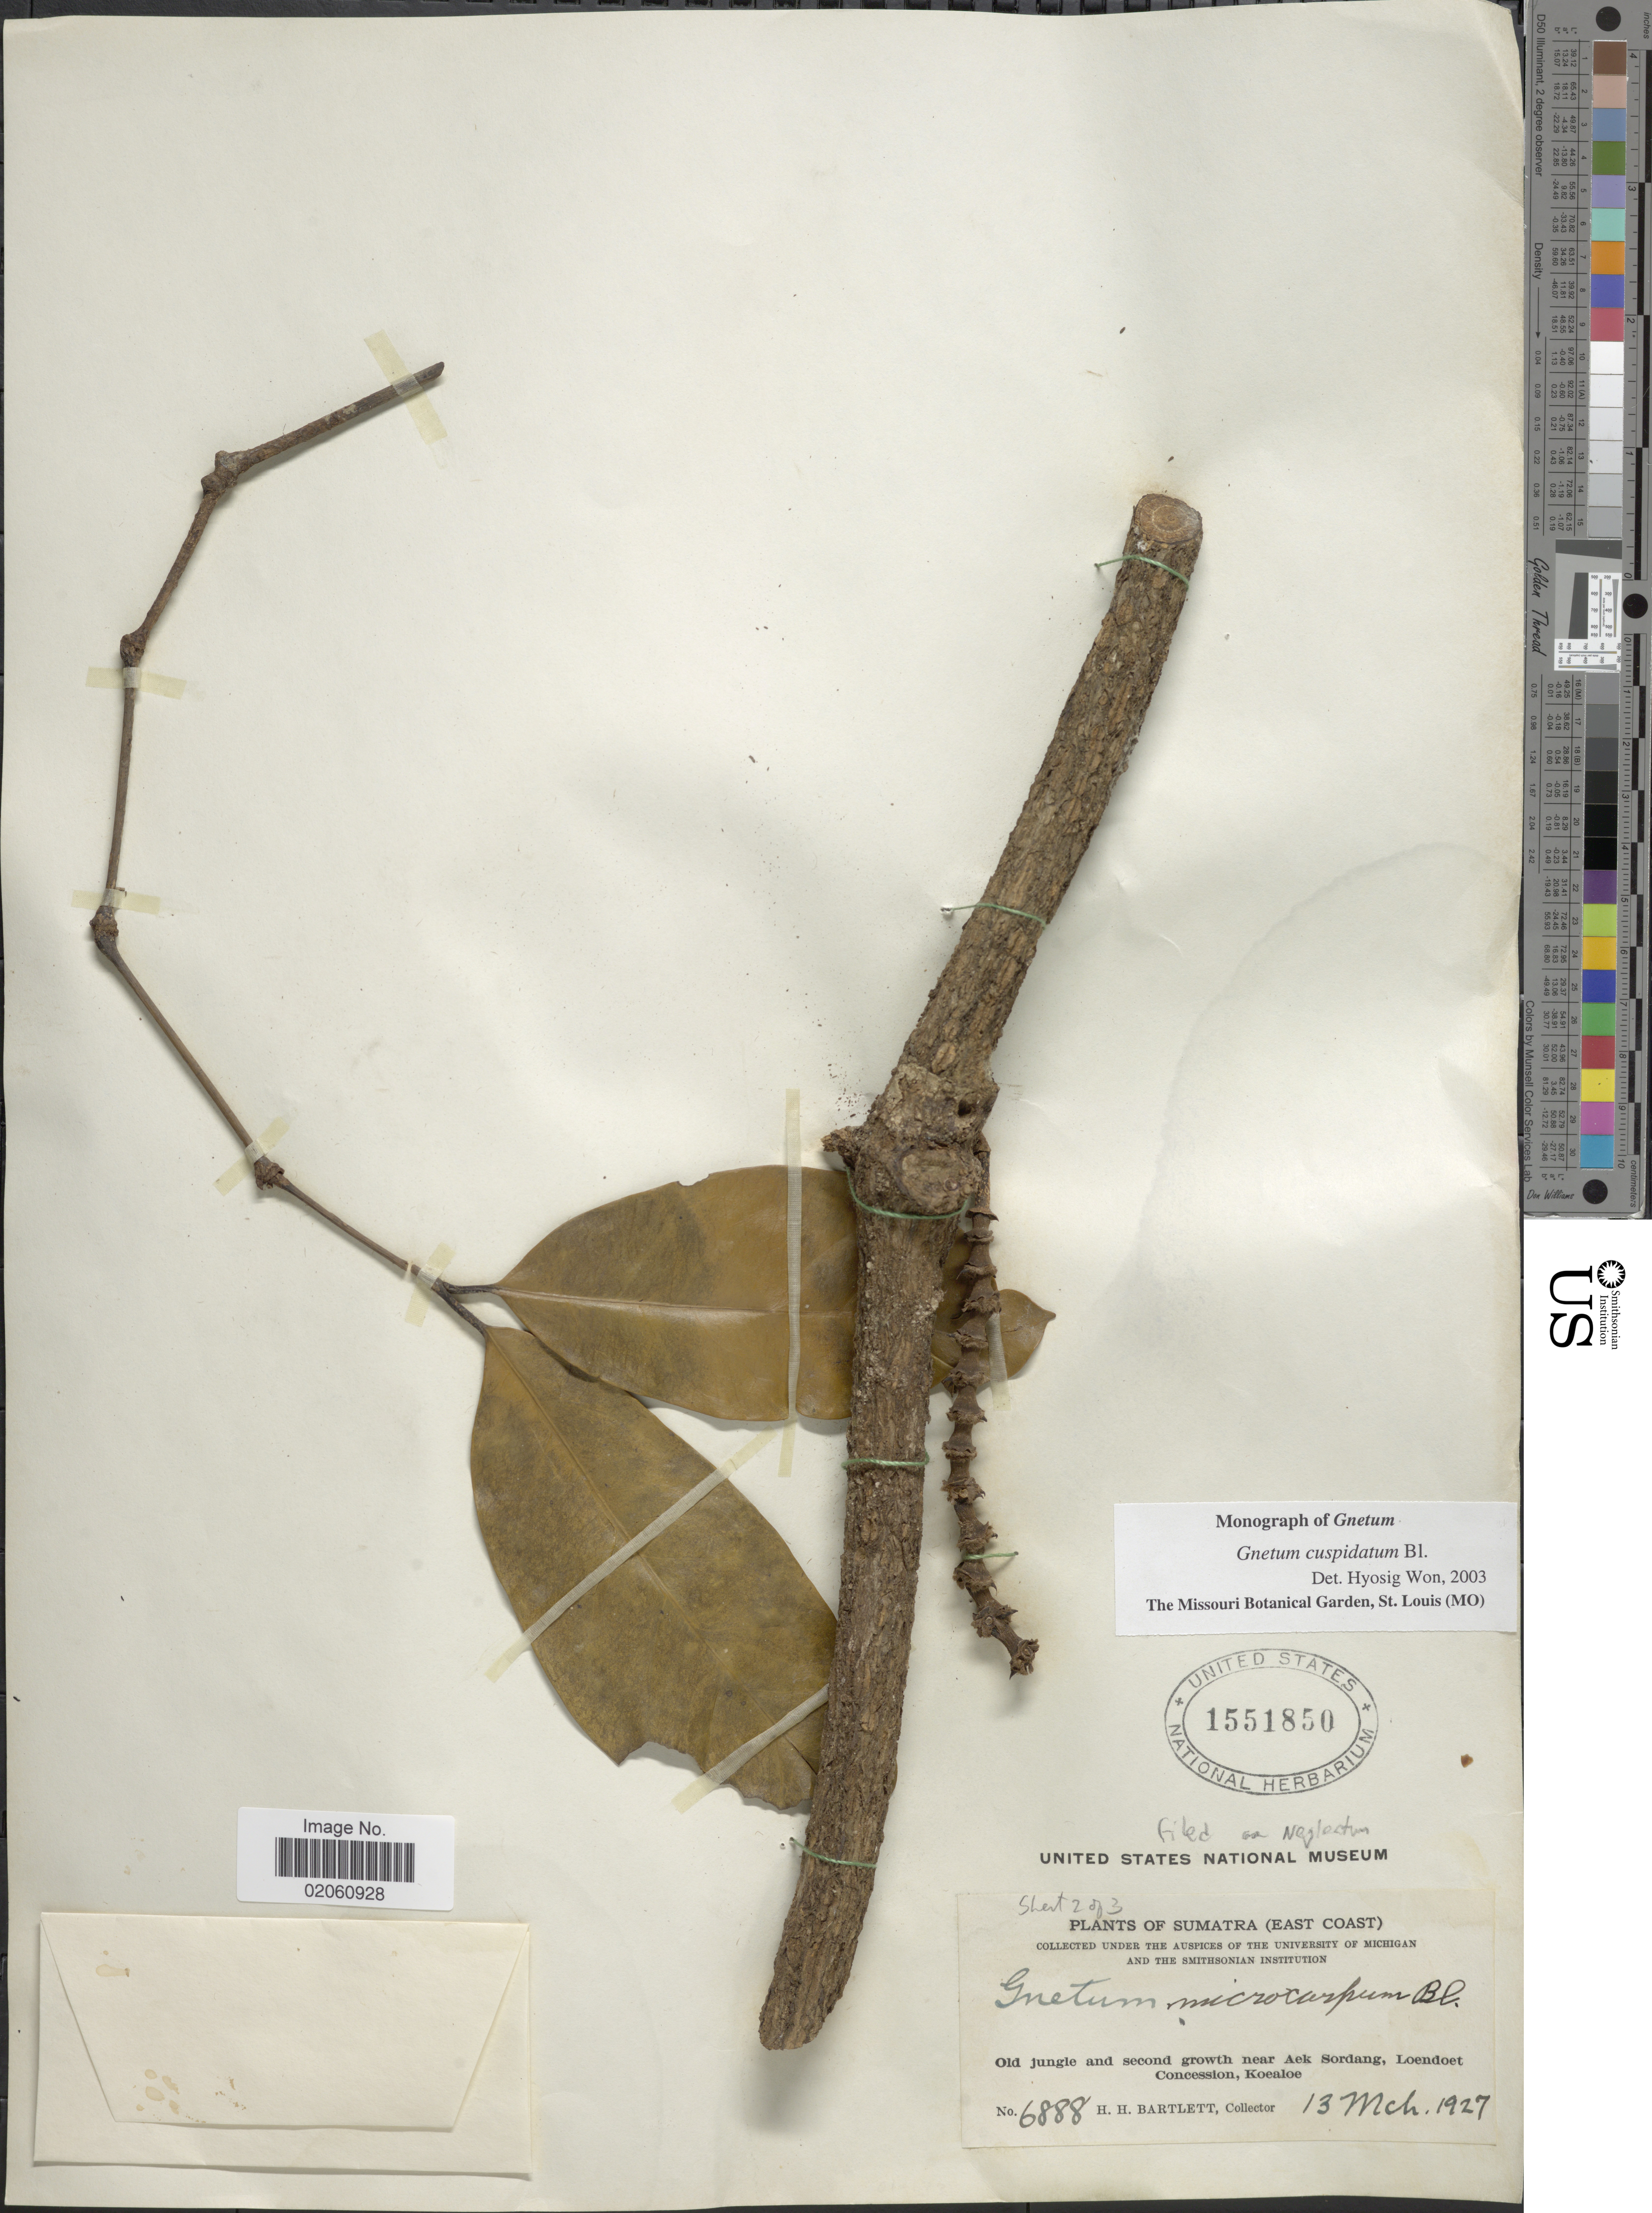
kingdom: Plantae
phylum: Tracheophyta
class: Gnetopsida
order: Gnetales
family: Gnetaceae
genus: Gnetum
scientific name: Gnetum cuspidatum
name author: Blume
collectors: H. H. Bartlett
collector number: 6888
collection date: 1927-03-13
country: Indonesia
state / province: Sumatra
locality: (East Coast), Old jungle and second growth near Aek Sordang, Loendoet Concession, Koealoe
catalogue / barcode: US 1551850